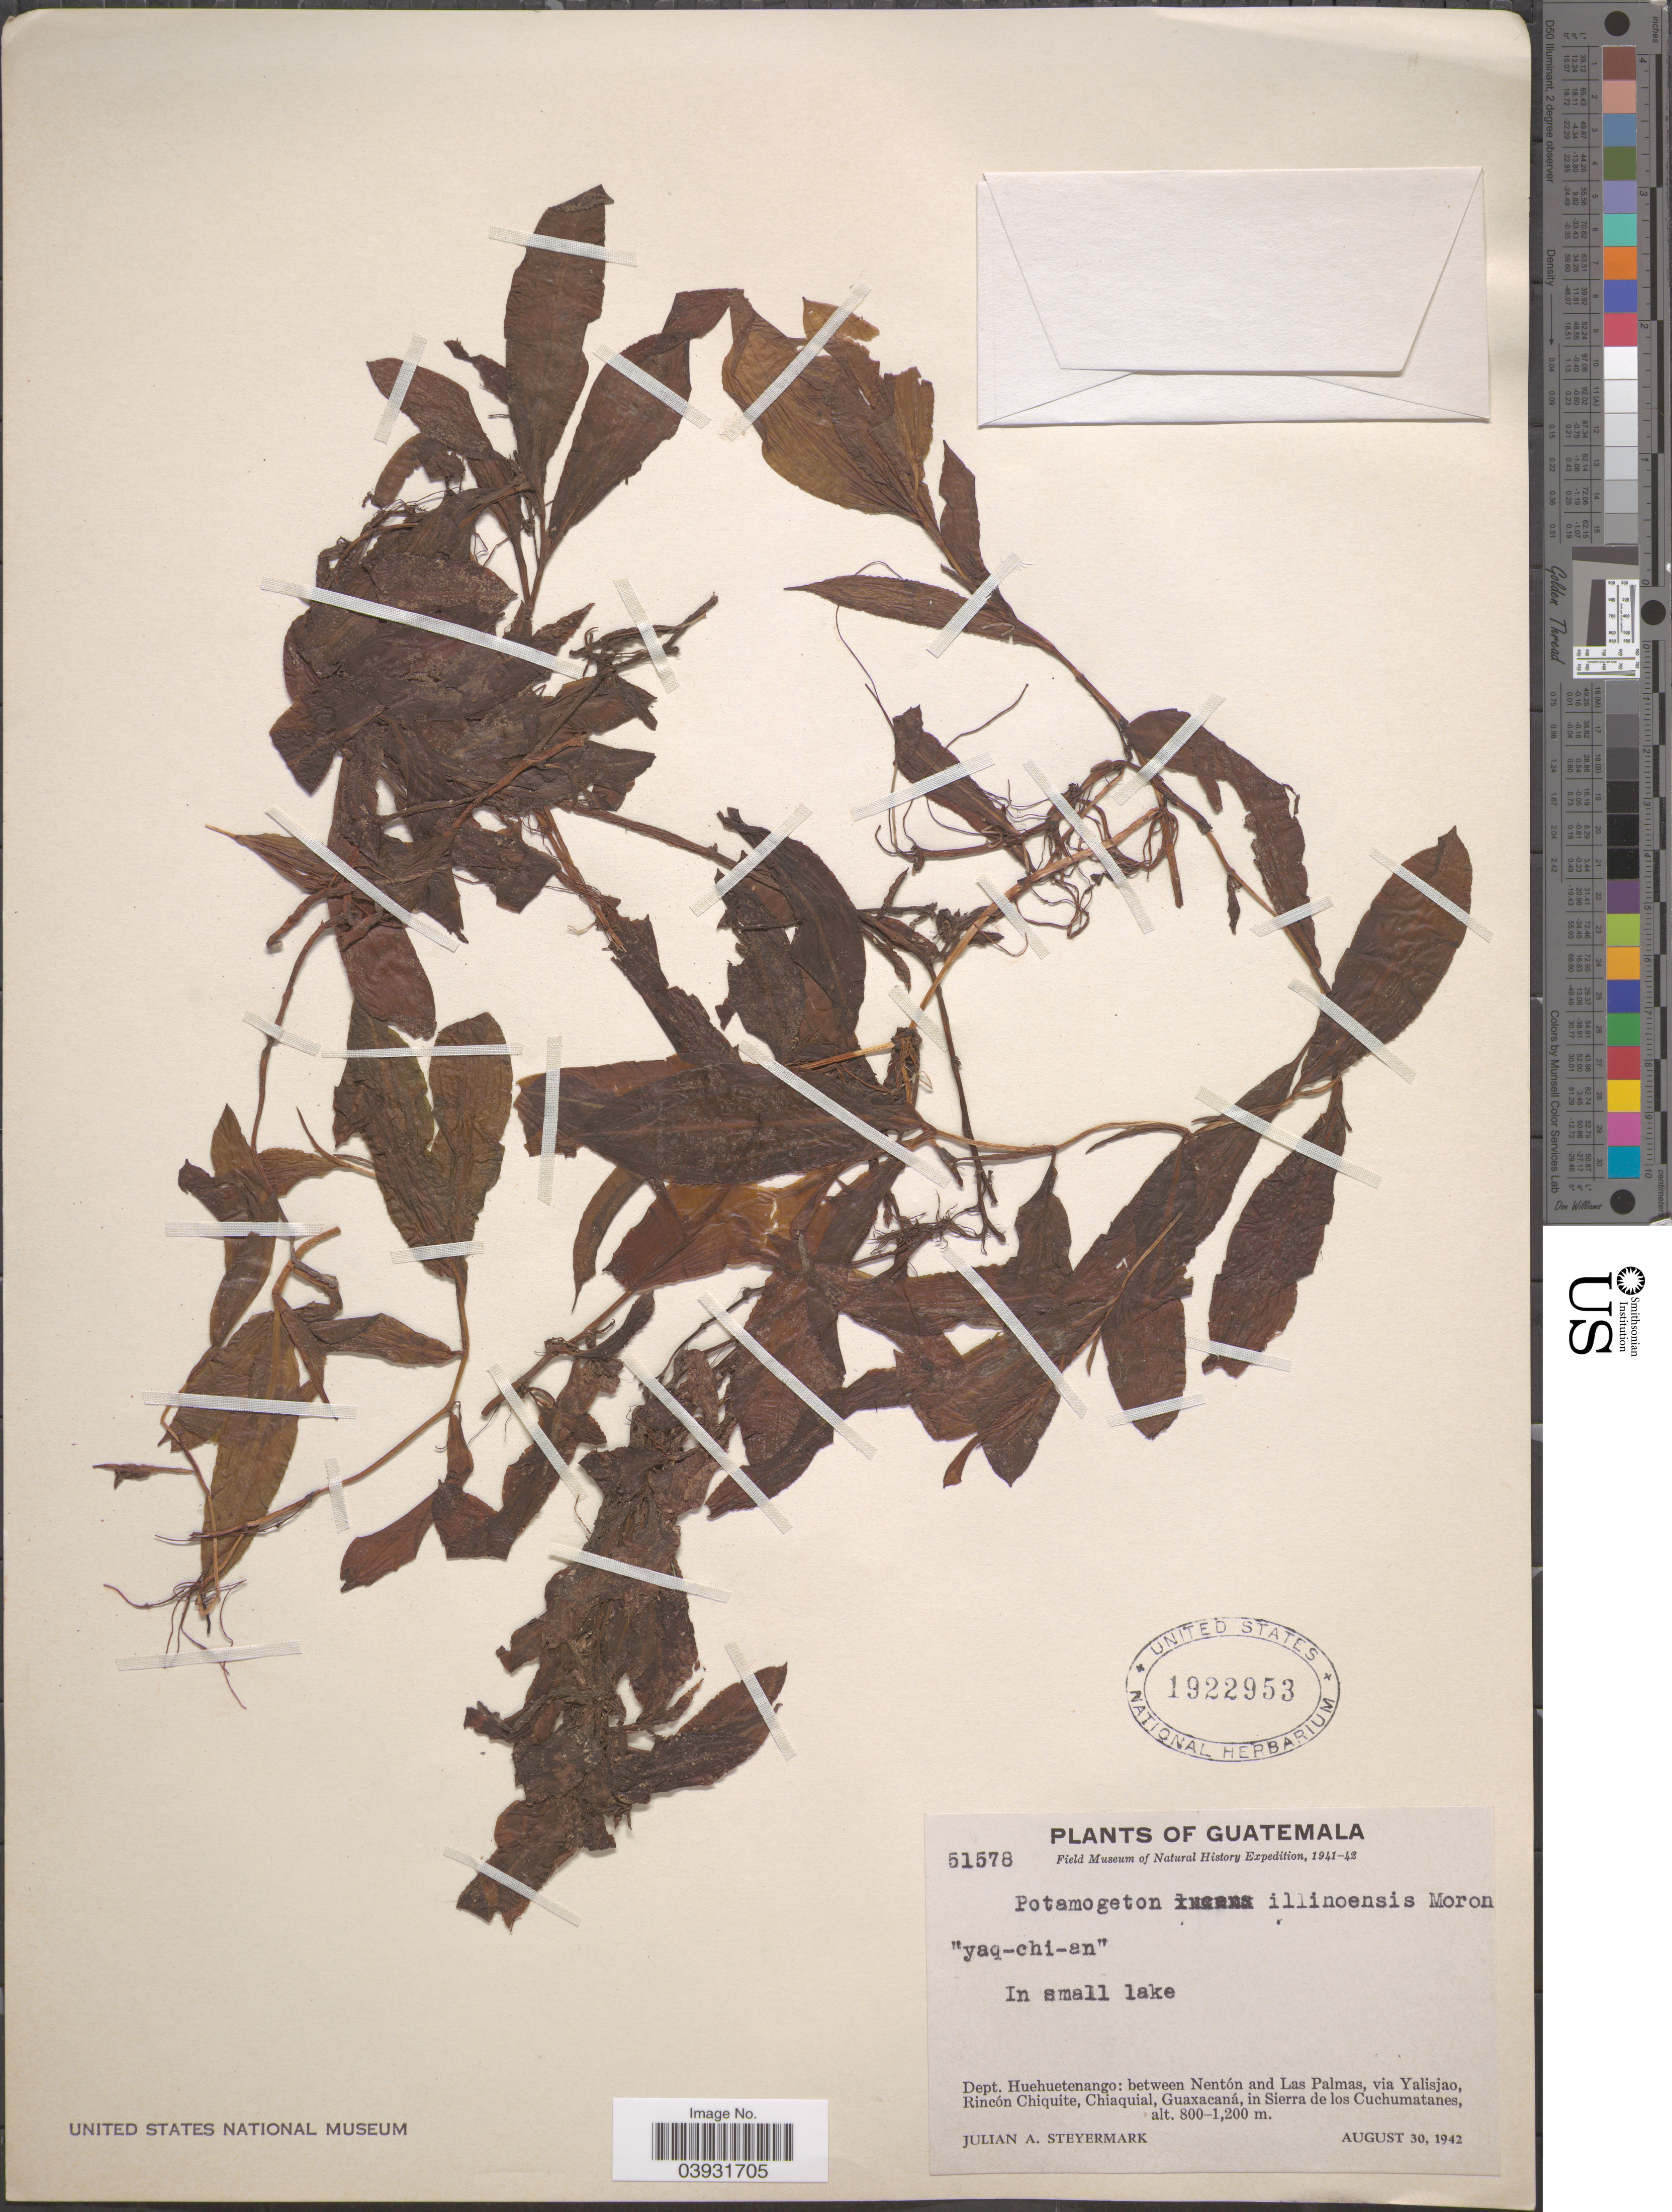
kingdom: Plantae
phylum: Tracheophyta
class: Liliopsida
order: Alismatales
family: Potamogetonaceae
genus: Potamogeton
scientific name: Potamogeton illinoensis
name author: Morong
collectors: J. Steyermark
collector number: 51578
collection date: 1942-08-30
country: Guatemala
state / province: Huehuetenango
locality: Dept. Huehuetenango: between Nentón and Las Palmas, via Yalisjao, Rincón Chiquite, Chiaquial, Guaxacaná, in Sierra de los Cuchumatanes.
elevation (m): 800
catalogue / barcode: US 1922953